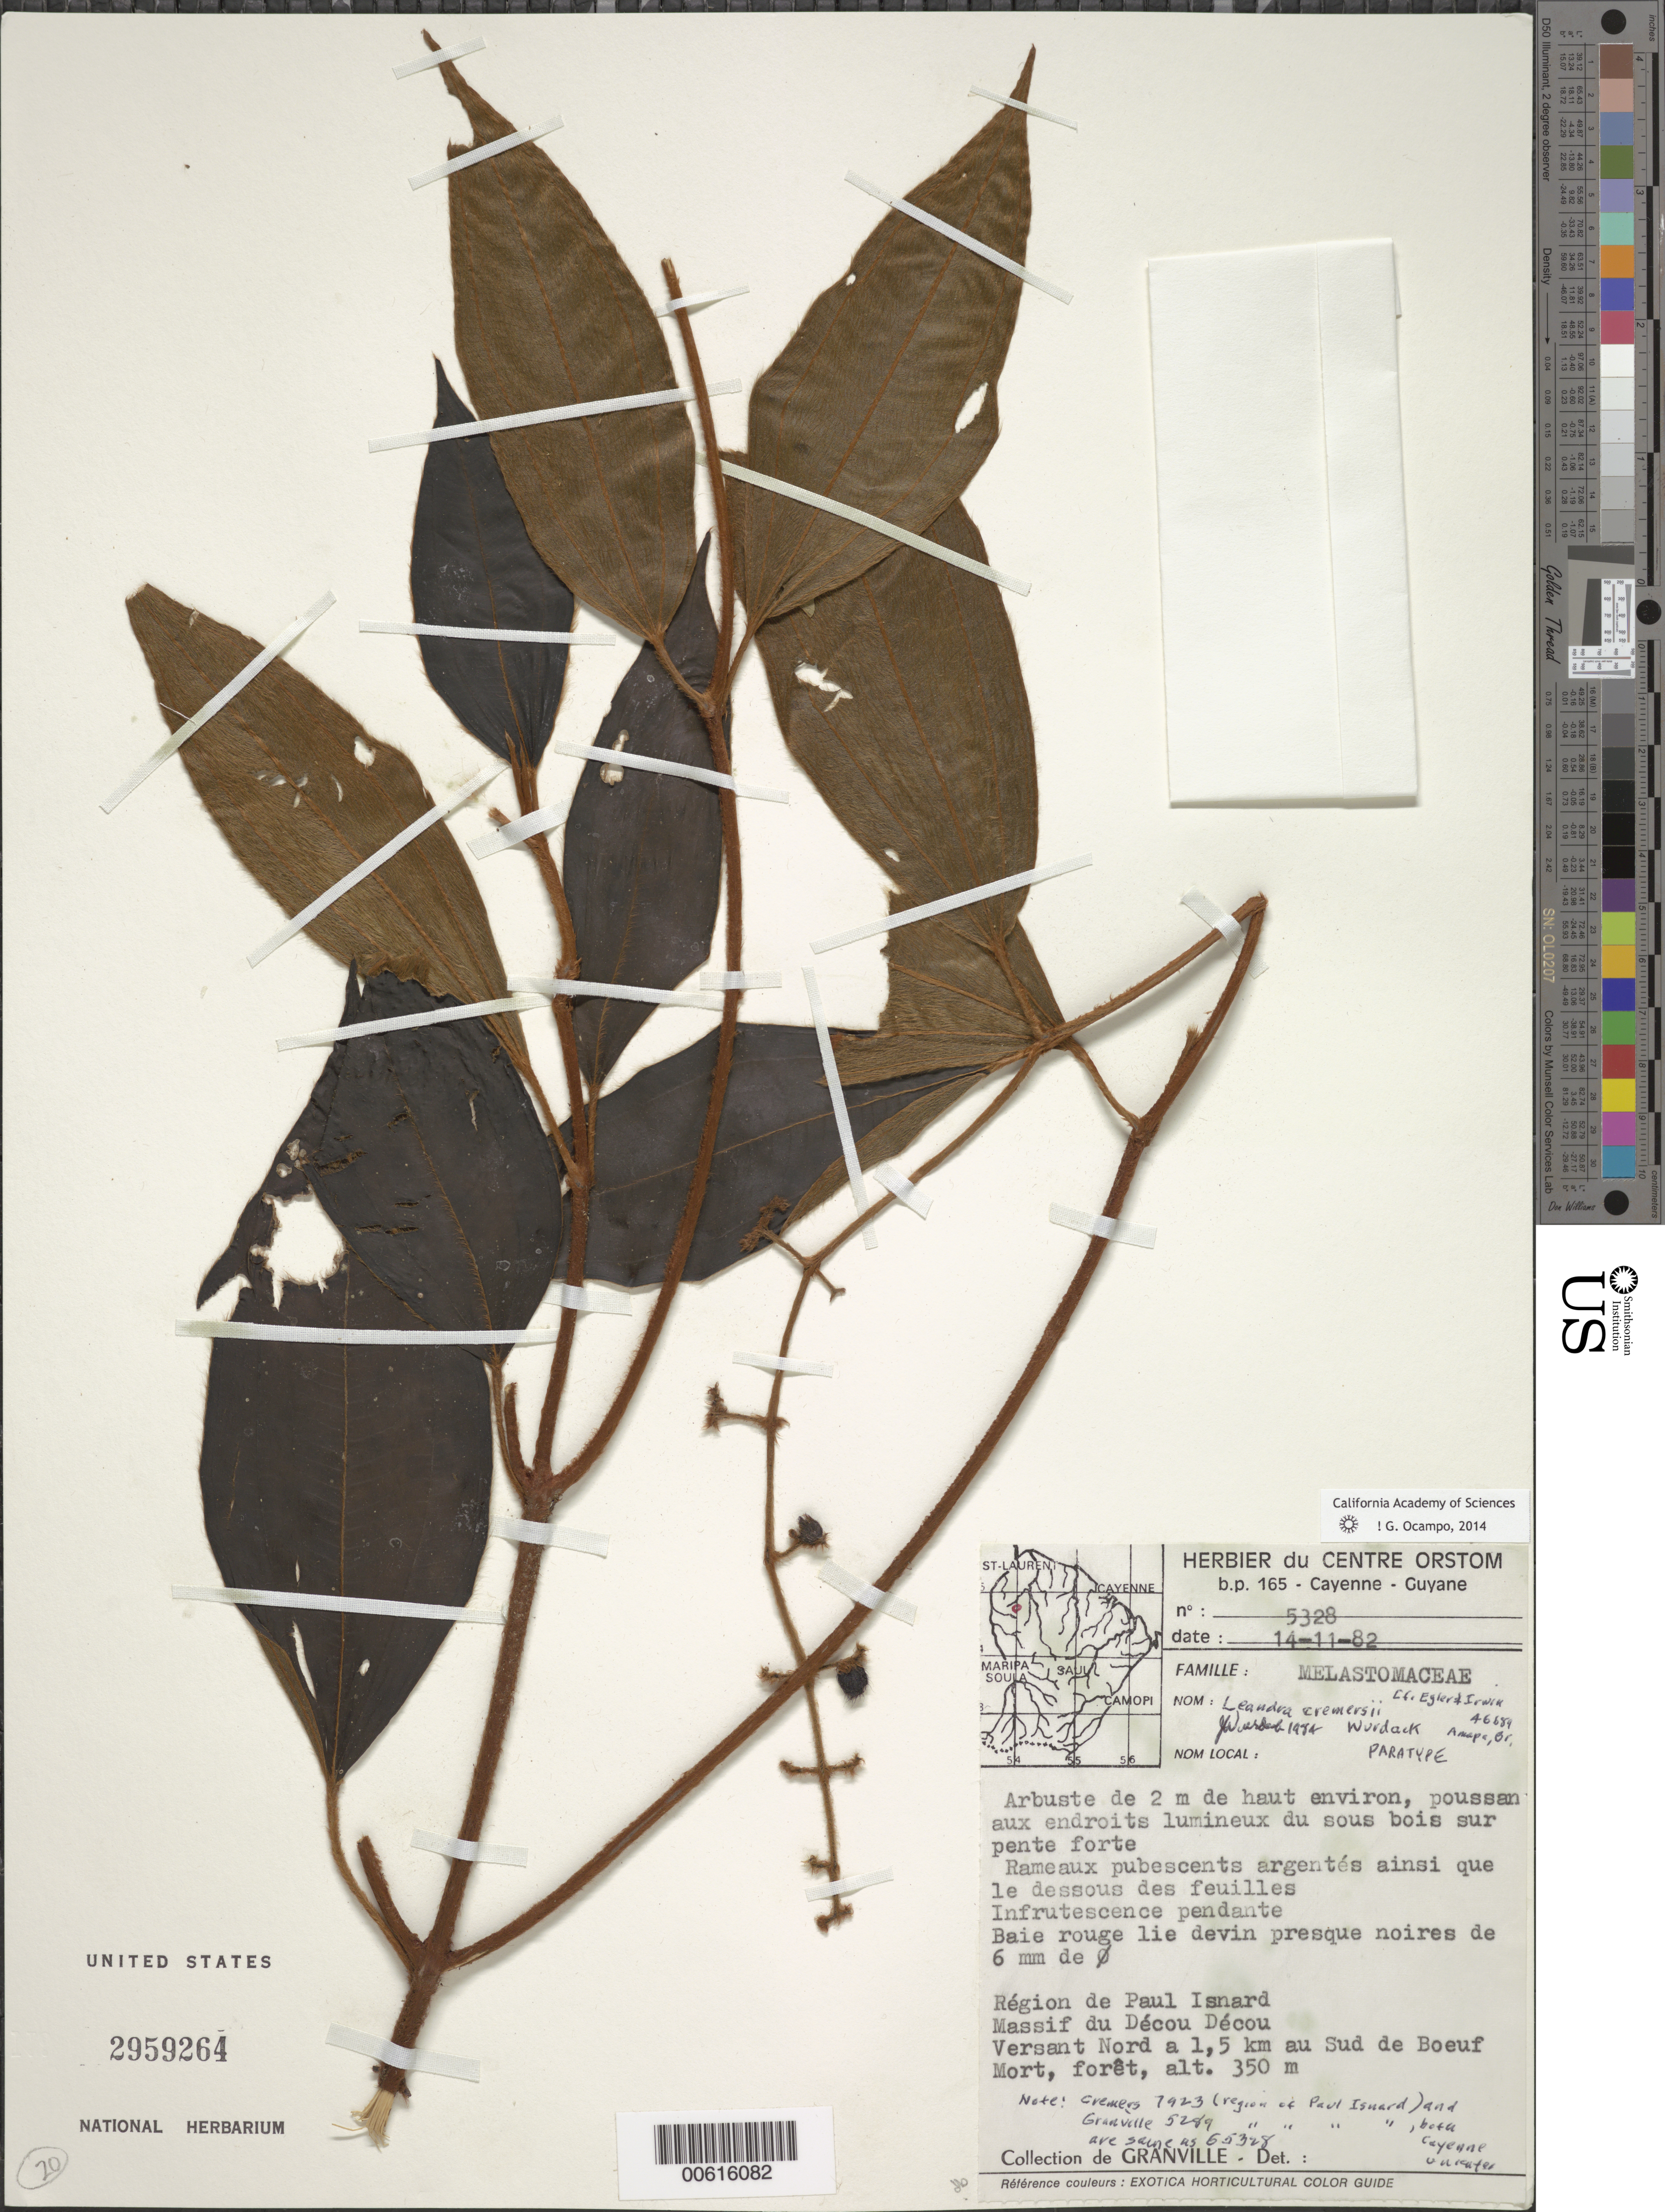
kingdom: Plantae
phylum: Tracheophyta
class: Magnoliopsida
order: Myrtales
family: Melastomataceae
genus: Leandra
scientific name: Leandra cremersii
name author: Wurdack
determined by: Wurdack, John J., (US), US (UNITED STATES)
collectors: J.-J. de Granville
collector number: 5328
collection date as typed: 14-Nov-82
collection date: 1982-11-14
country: French Guiana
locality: Région de Paul Isnard, Massif Décou Décou, 1.5 km S of Boeuf Mort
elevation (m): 350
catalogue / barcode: US 2959264